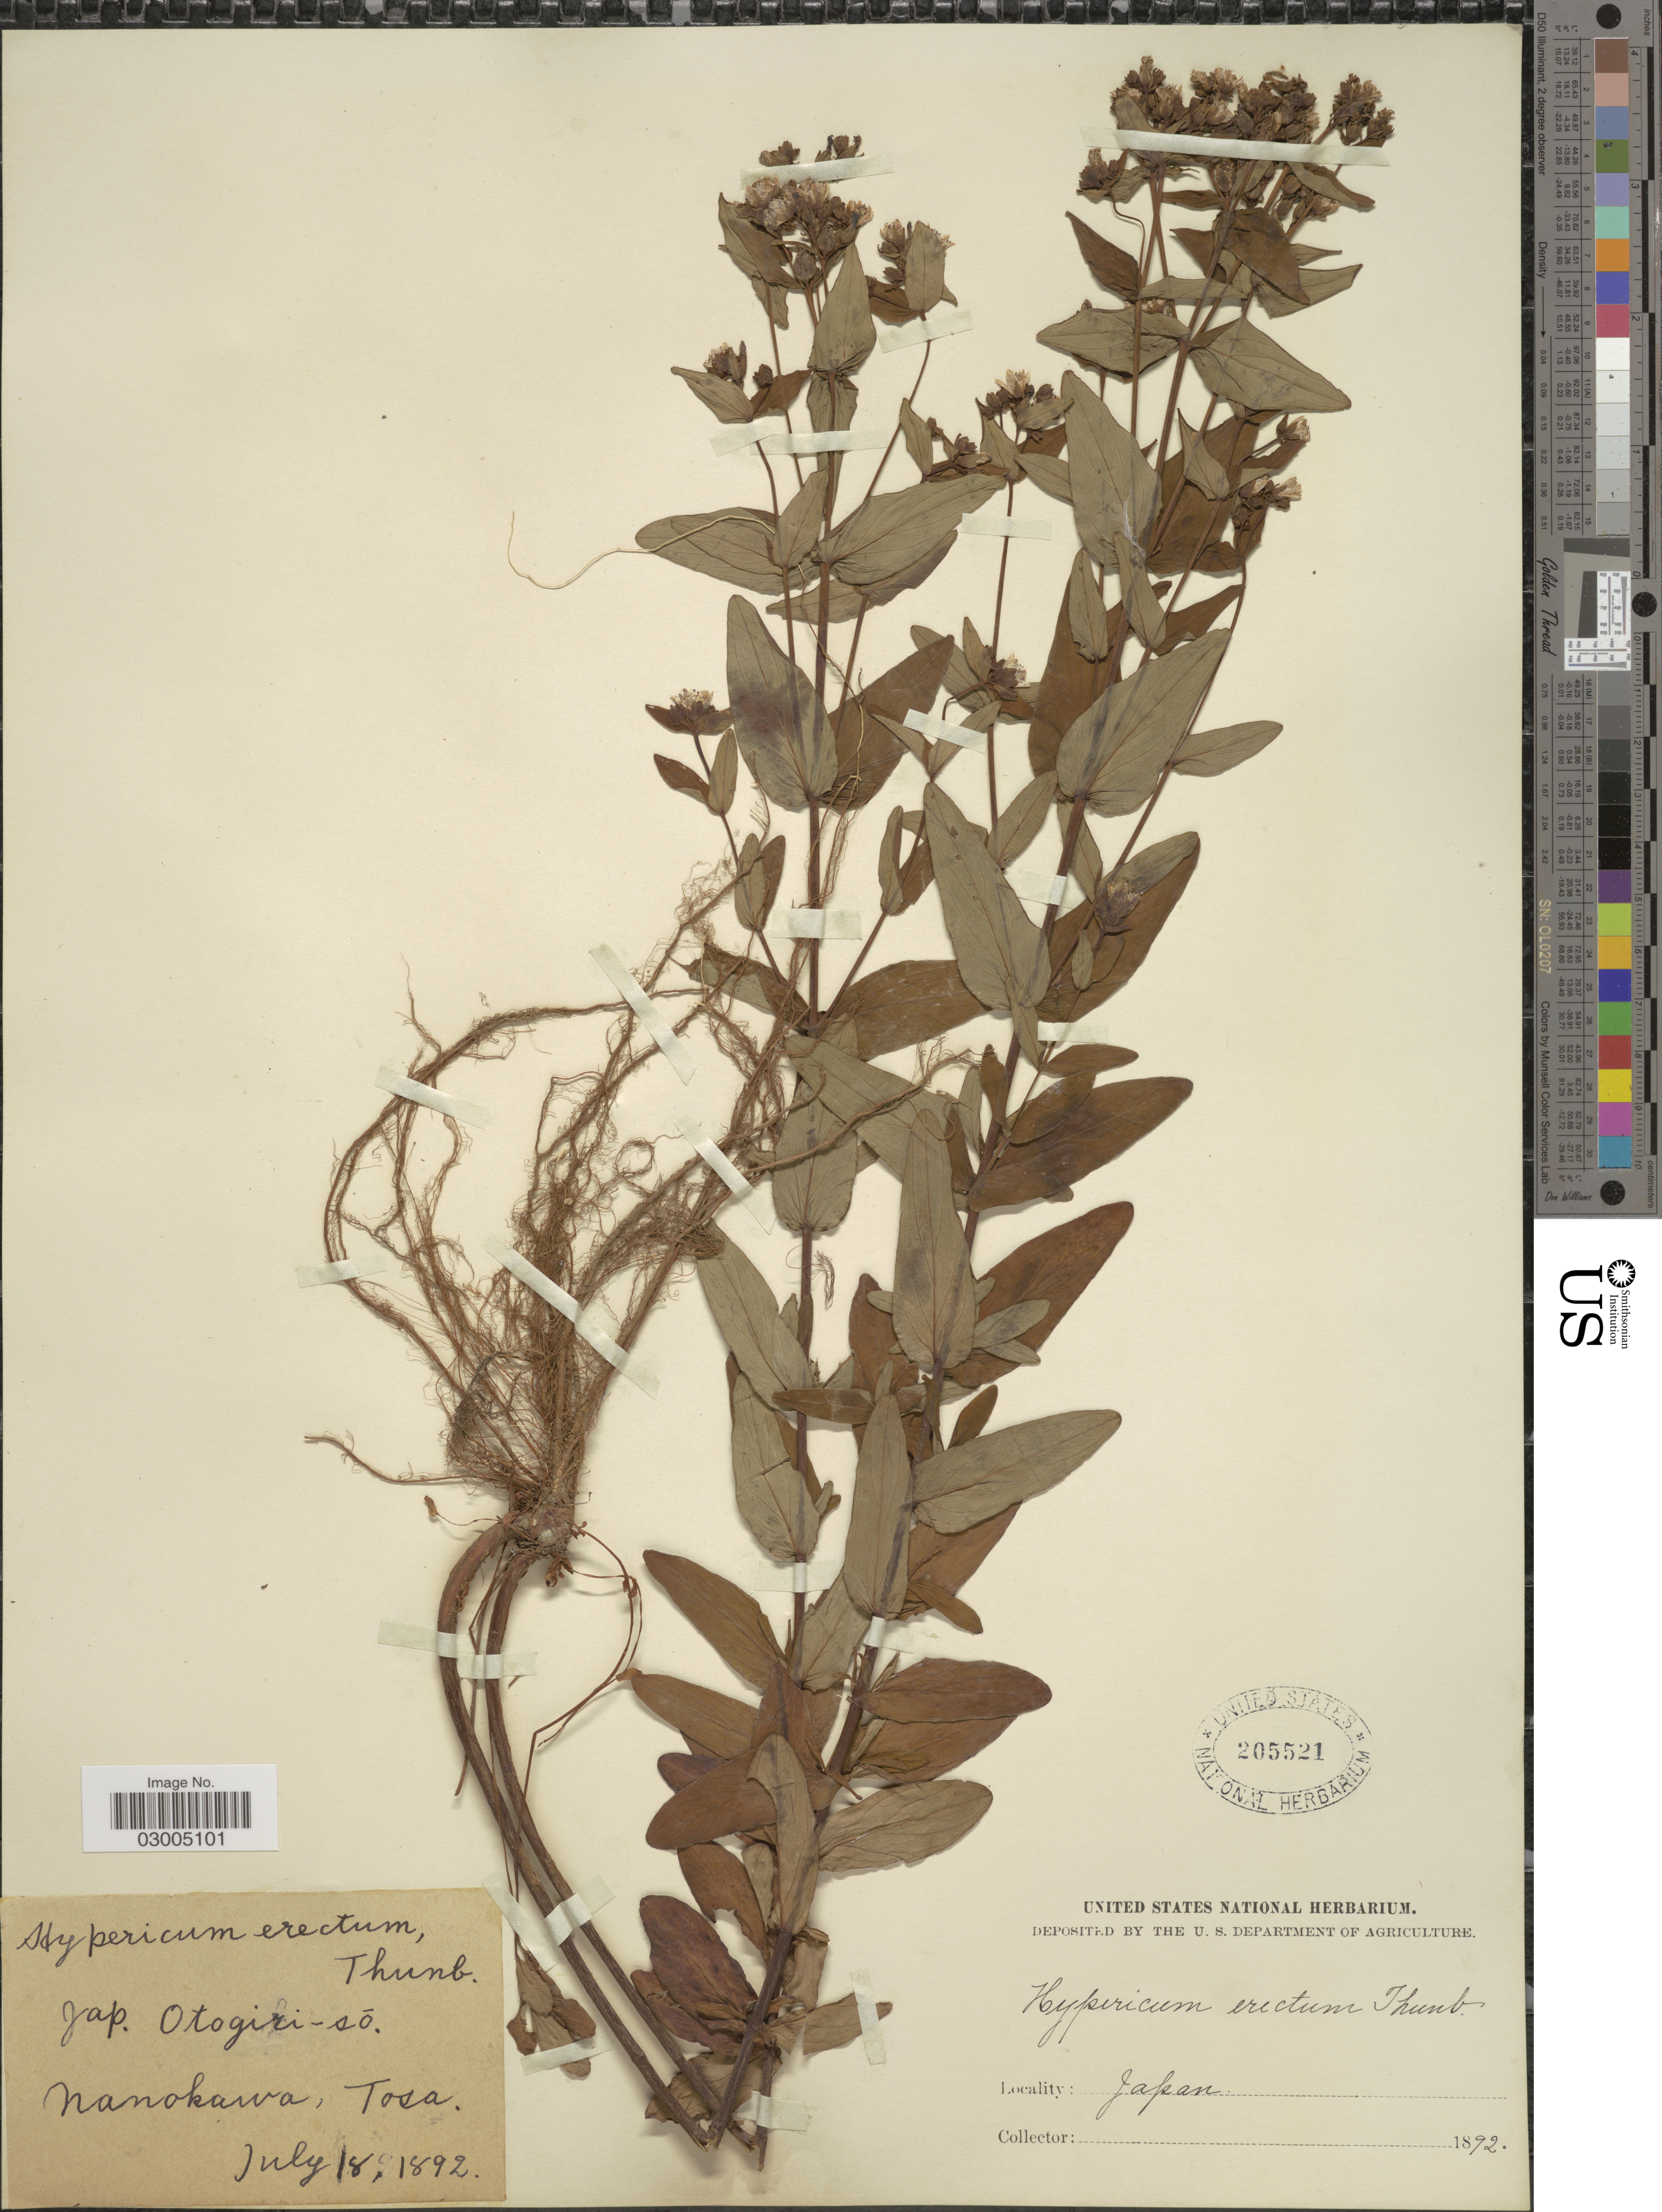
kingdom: Plantae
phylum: Tracheophyta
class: Magnoliopsida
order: Malpighiales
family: Hypericaceae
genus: Hypericum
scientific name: Hypericum erectum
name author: Thunb.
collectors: ex herb. United States National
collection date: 1892-07-18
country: Japan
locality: Nanokawa, Tosa.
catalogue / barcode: US 205521